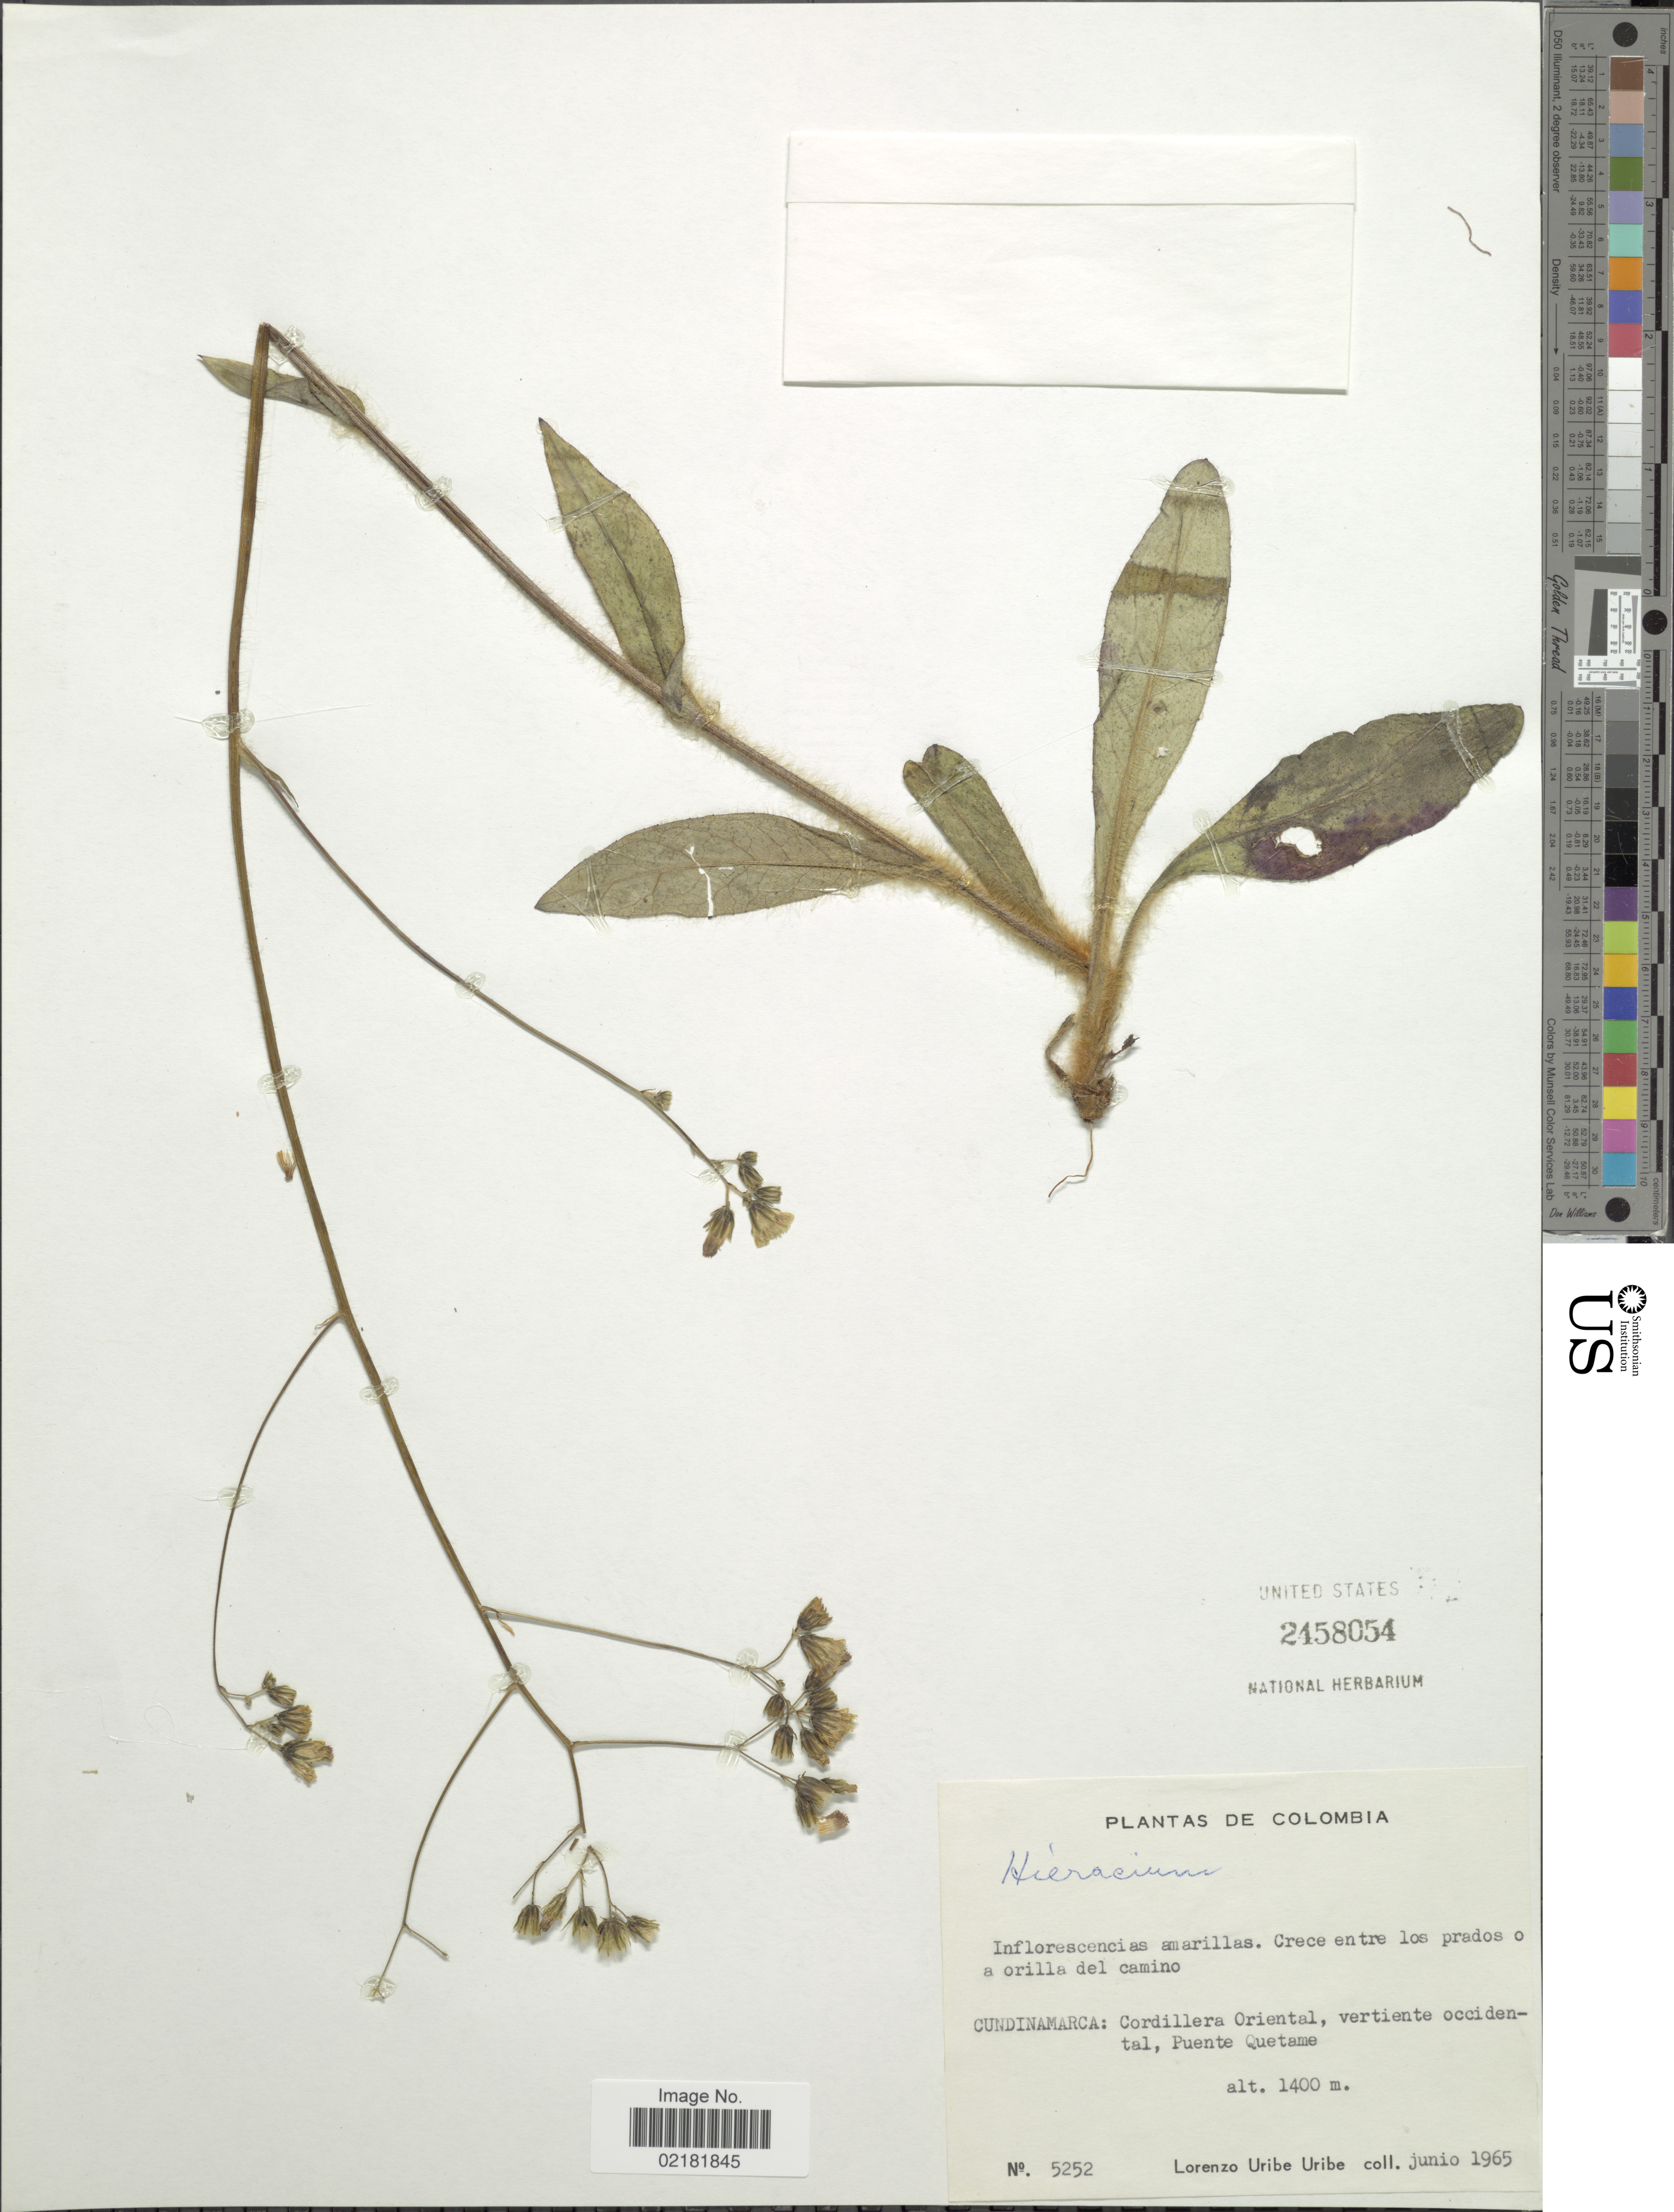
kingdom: Plantae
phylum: Tracheophyta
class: Magnoliopsida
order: Asterales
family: Asteraceae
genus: Hieracium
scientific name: Hieracium repandulare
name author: Druce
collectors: L. Uribe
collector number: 5252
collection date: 1965-06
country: Colombia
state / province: Cundinamarca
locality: Cordillera oriental, vertiente occidental, Puente Quetame.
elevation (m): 1400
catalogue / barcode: US 2458054